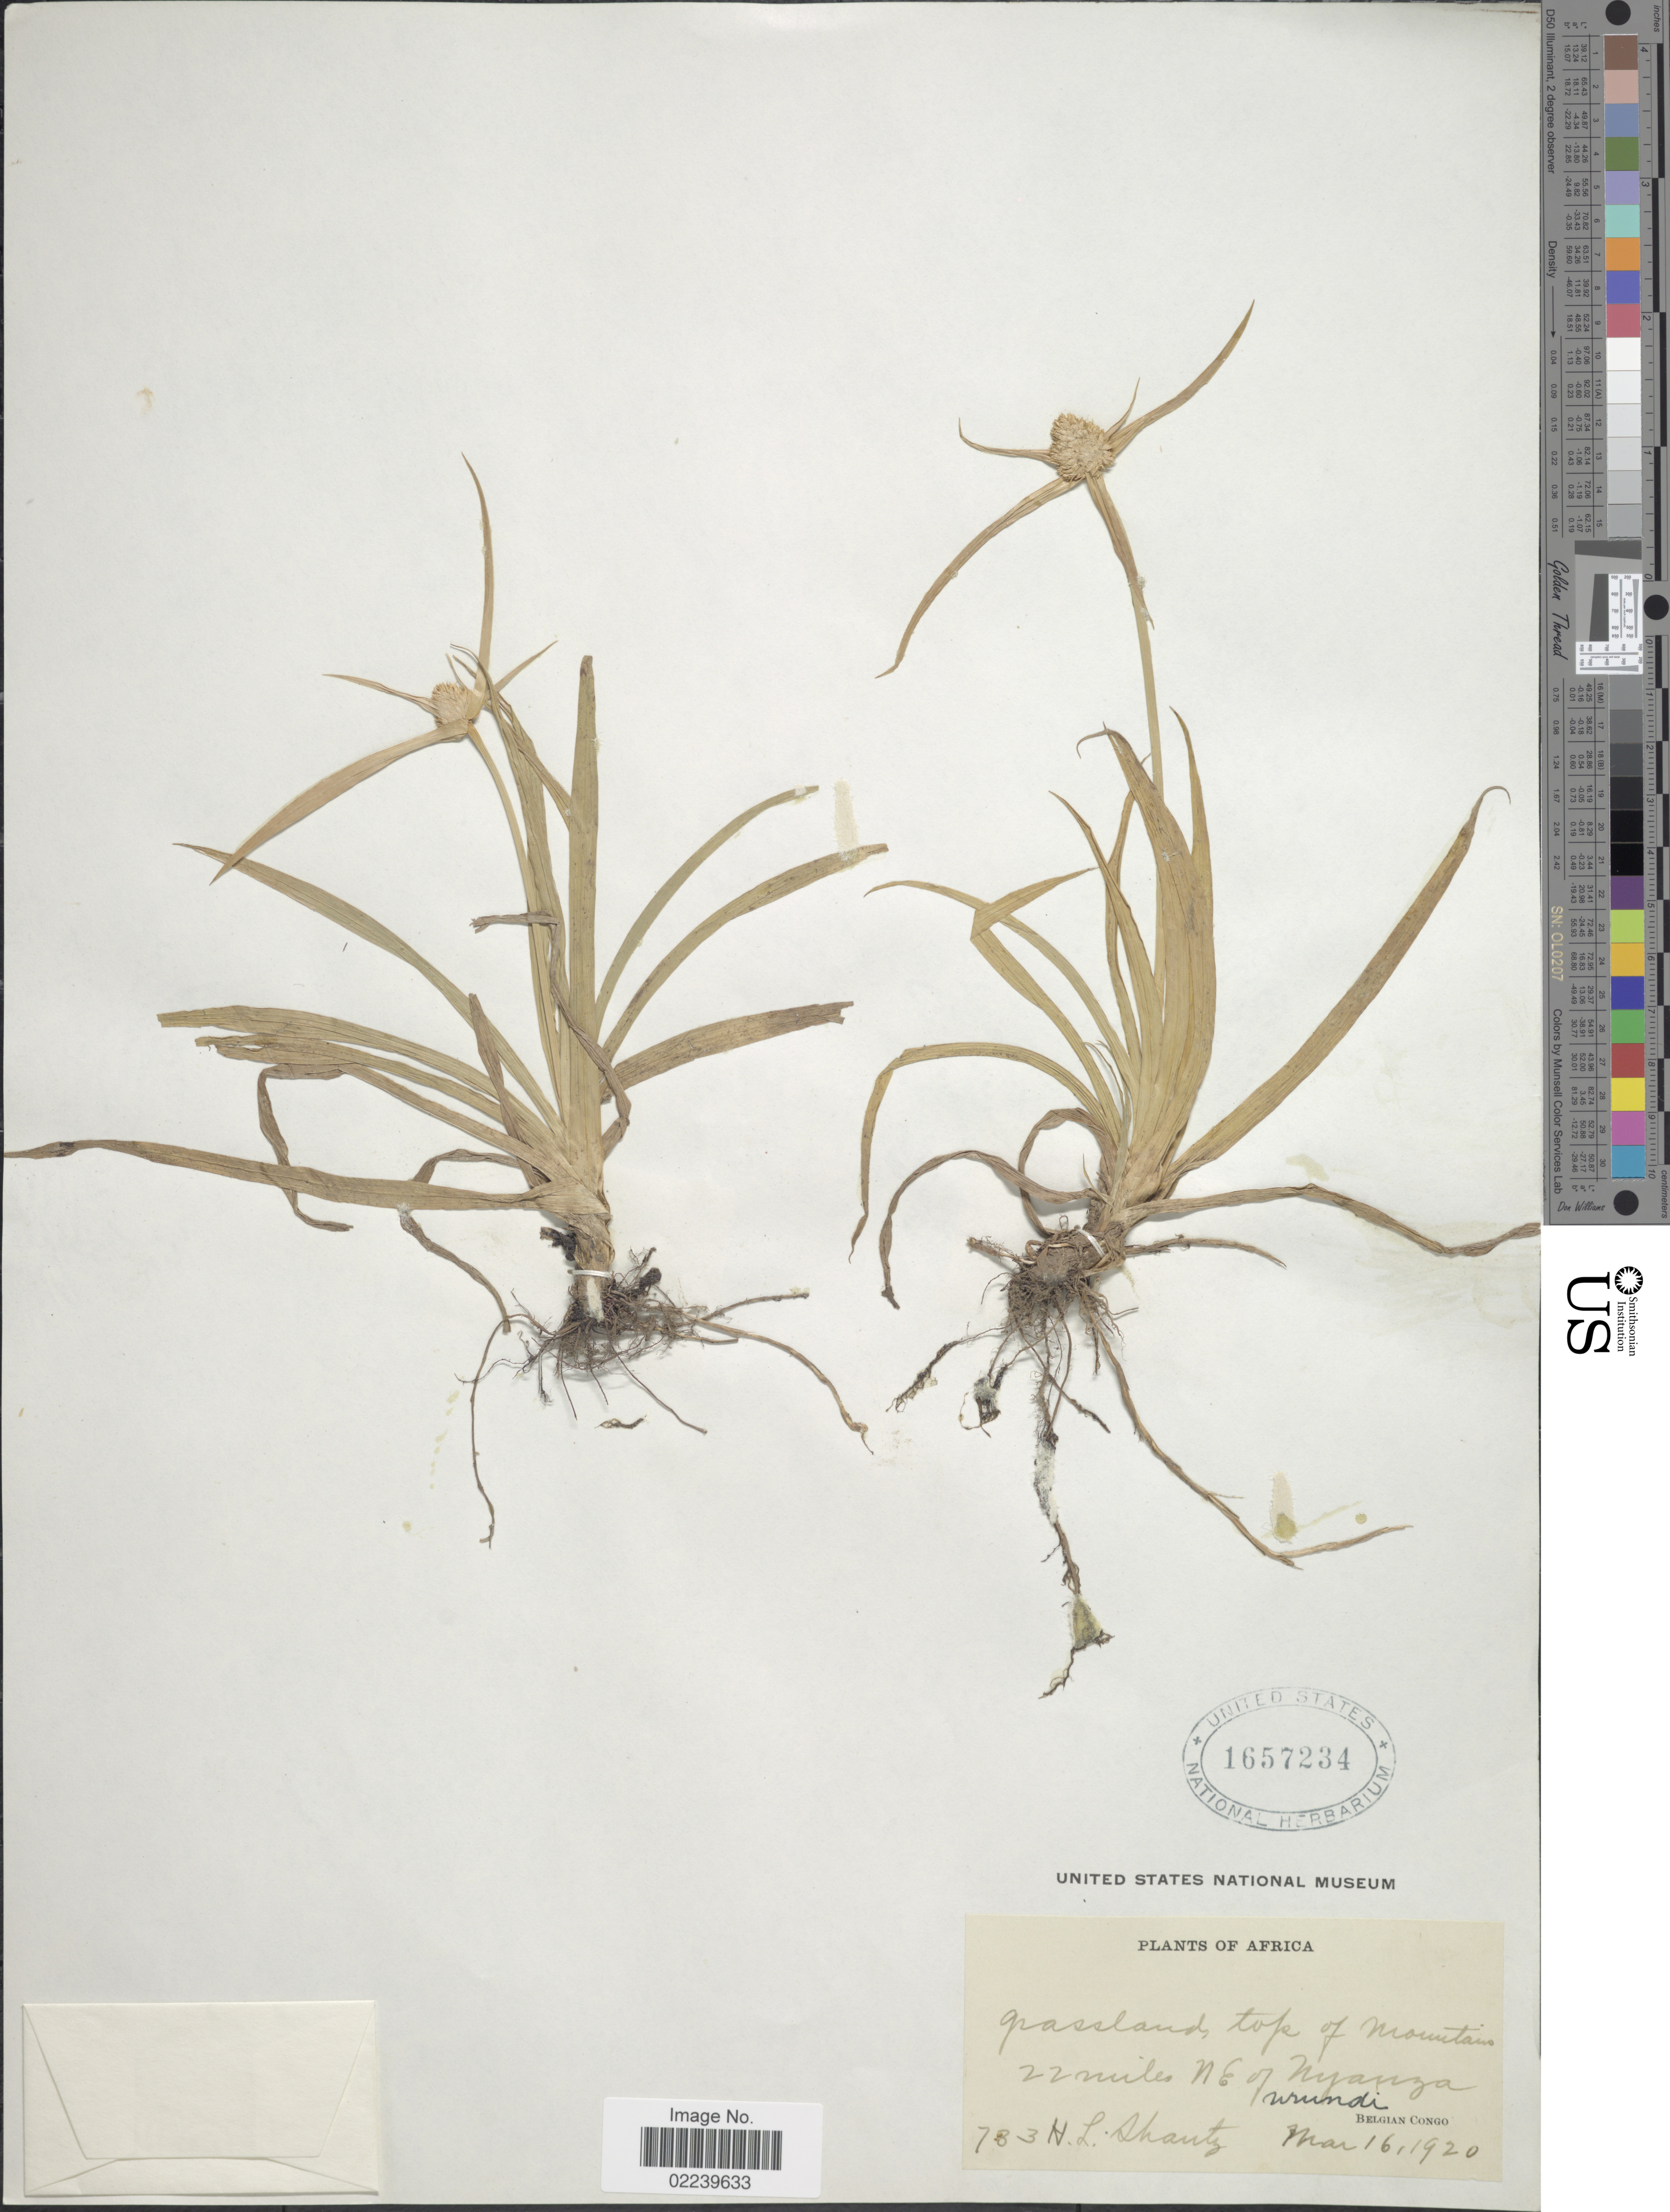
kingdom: Plantae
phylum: Tracheophyta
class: Liliopsida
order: Poales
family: Cyperaceae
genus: Cyperus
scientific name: Cyperus sp.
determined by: Strong, M. T., (US), Smithsonian Institution - National Museum of Natural History (UNITED STATES)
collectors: H. Shantz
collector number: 783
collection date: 1920-03-16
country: Burundi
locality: Top of Mountain 22 miles NE of Nyanza Urundi. Belgian Congo.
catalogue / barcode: US 1657234